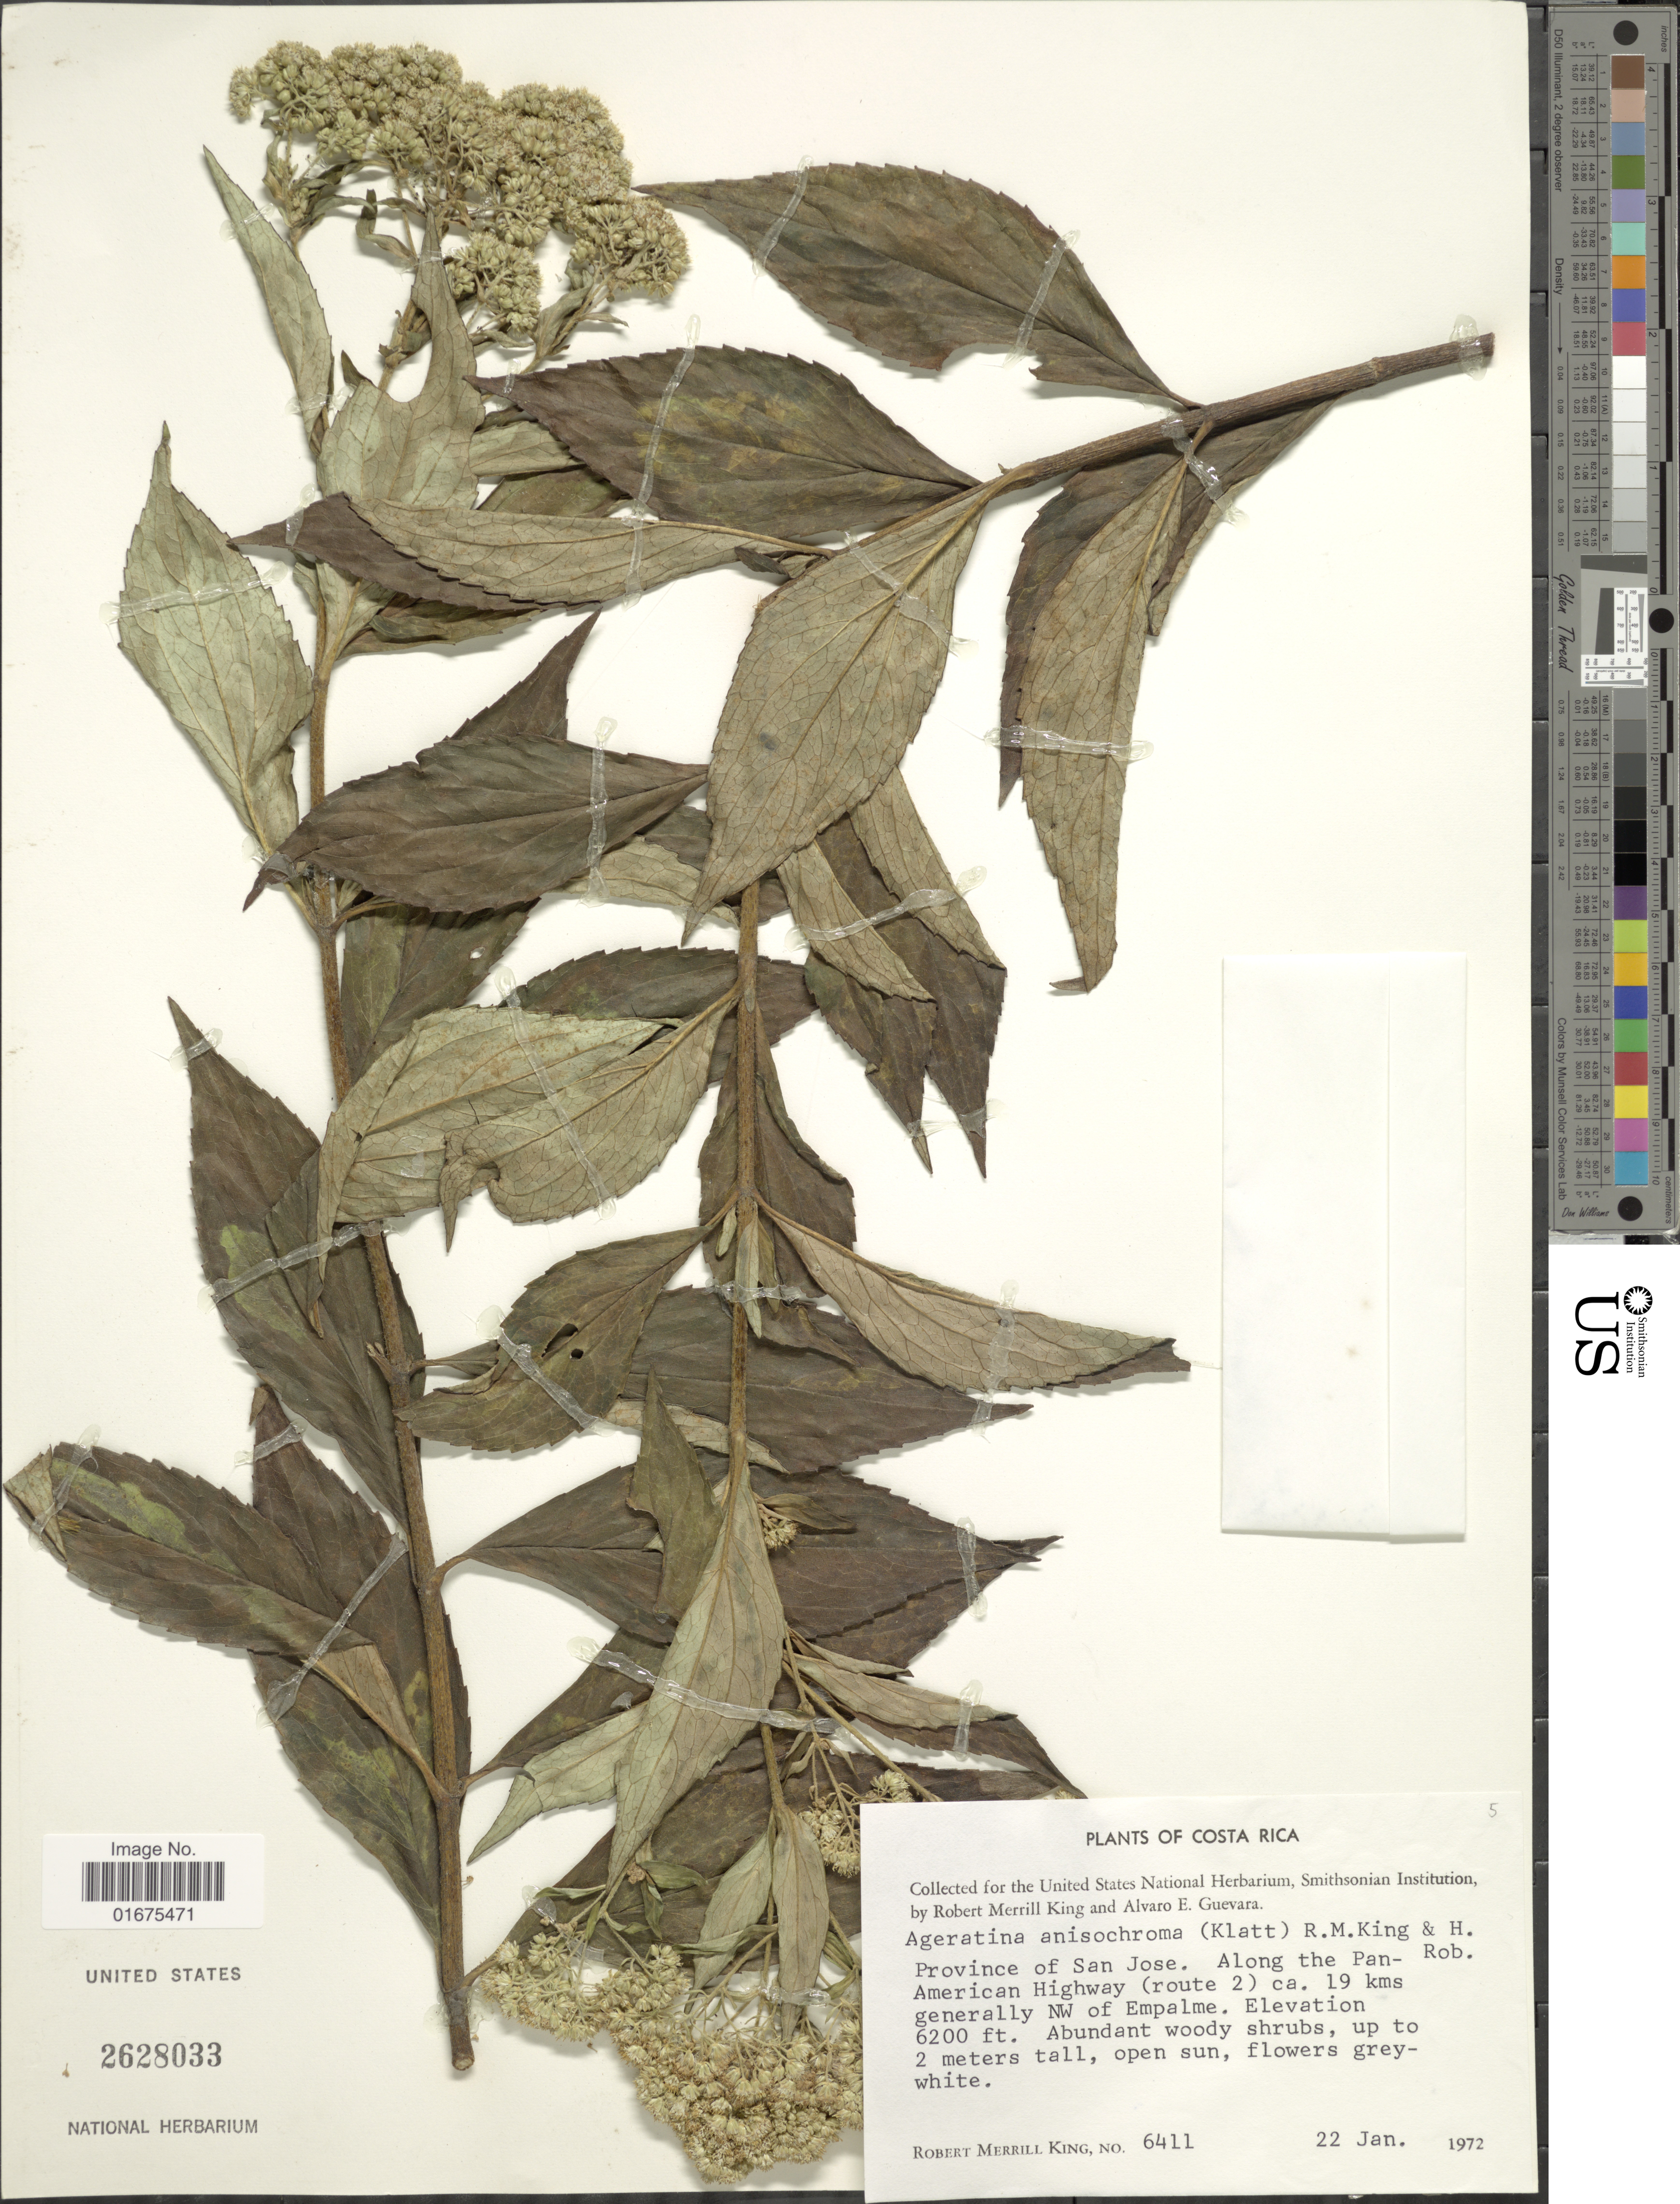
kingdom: Plantae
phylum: Tracheophyta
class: Magnoliopsida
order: Asterales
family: Asteraceae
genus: Ageratina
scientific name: Ageratina anisochroma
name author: (Klatt) R.M. King & H. Rob.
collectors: R. M. King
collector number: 6411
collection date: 1972-01-22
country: Costa Rica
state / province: San José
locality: Along the Pan-American Highway (route 2) ca. 19 kms genereally NW of Empalme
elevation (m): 1890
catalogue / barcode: US 2628033